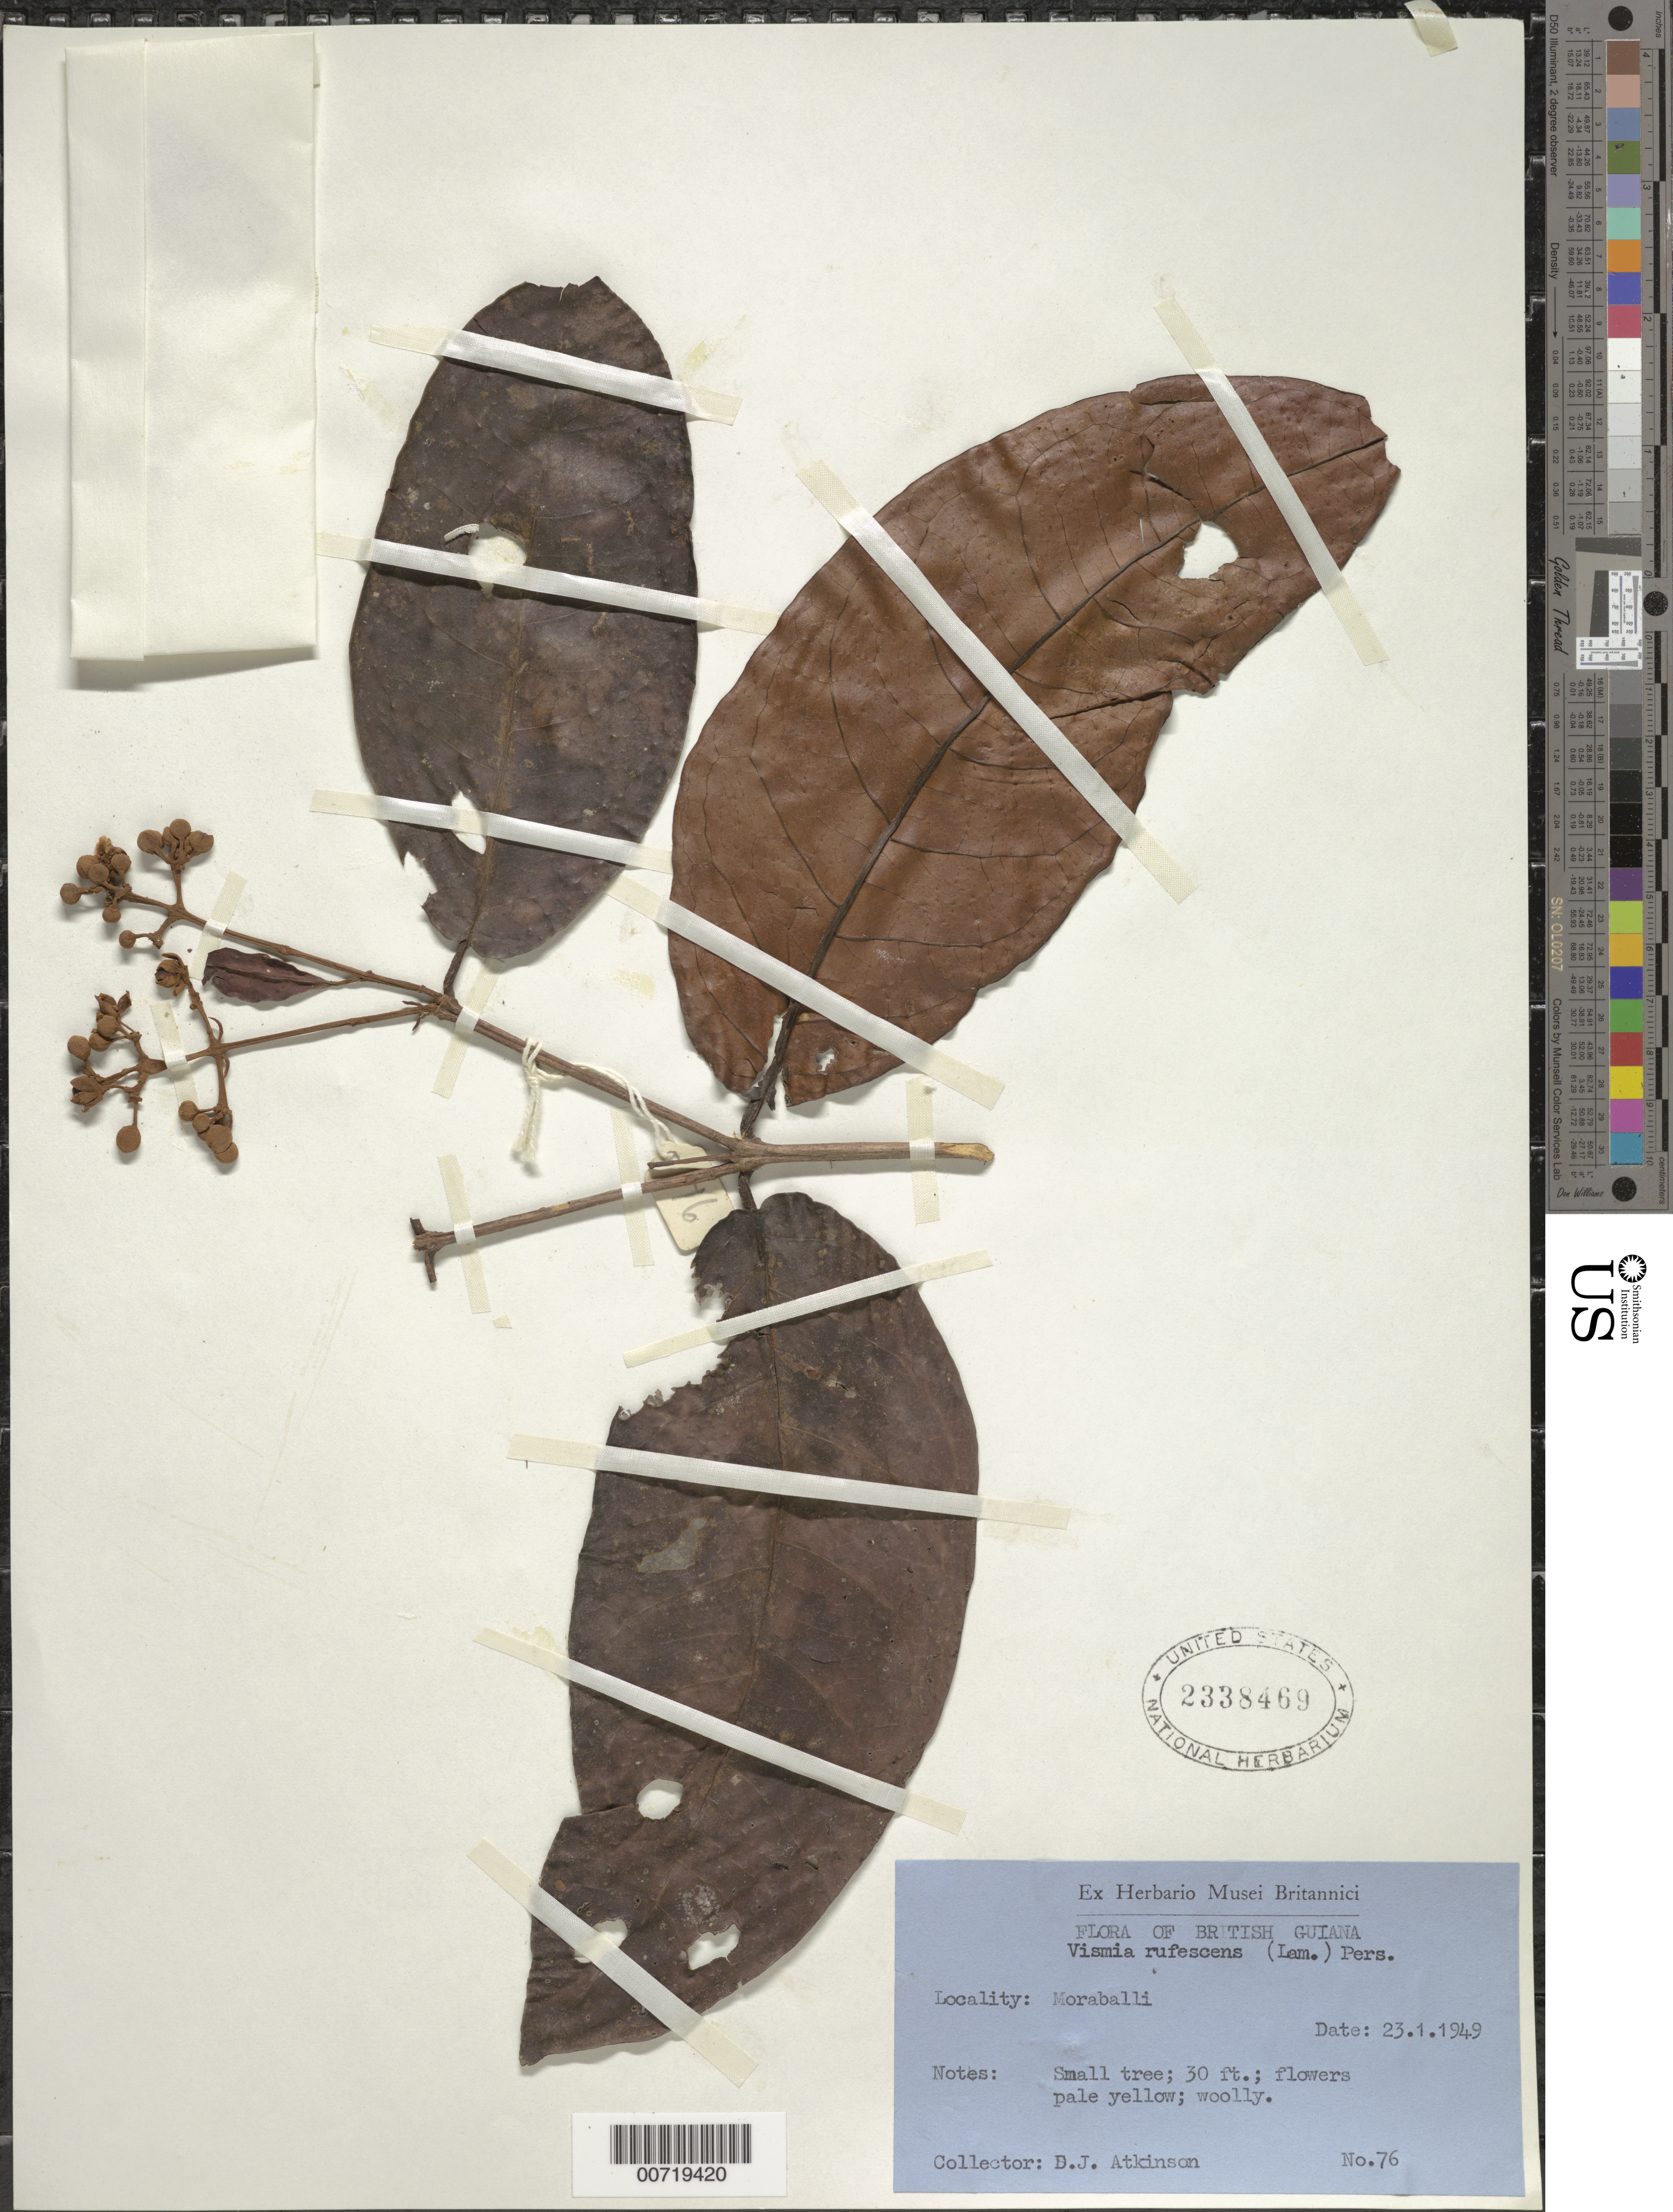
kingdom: Plantae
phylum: Tracheophyta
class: Magnoliopsida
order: Malpighiales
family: Hypericaceae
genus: Vismia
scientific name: Vismia sessilifolia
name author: (Aubl.) Choisy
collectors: D. Atkinson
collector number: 76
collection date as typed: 23-Jan-49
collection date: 1949-01-23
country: Guyana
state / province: U. Demerara-Berbice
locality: Moraballi R.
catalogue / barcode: US 2338469